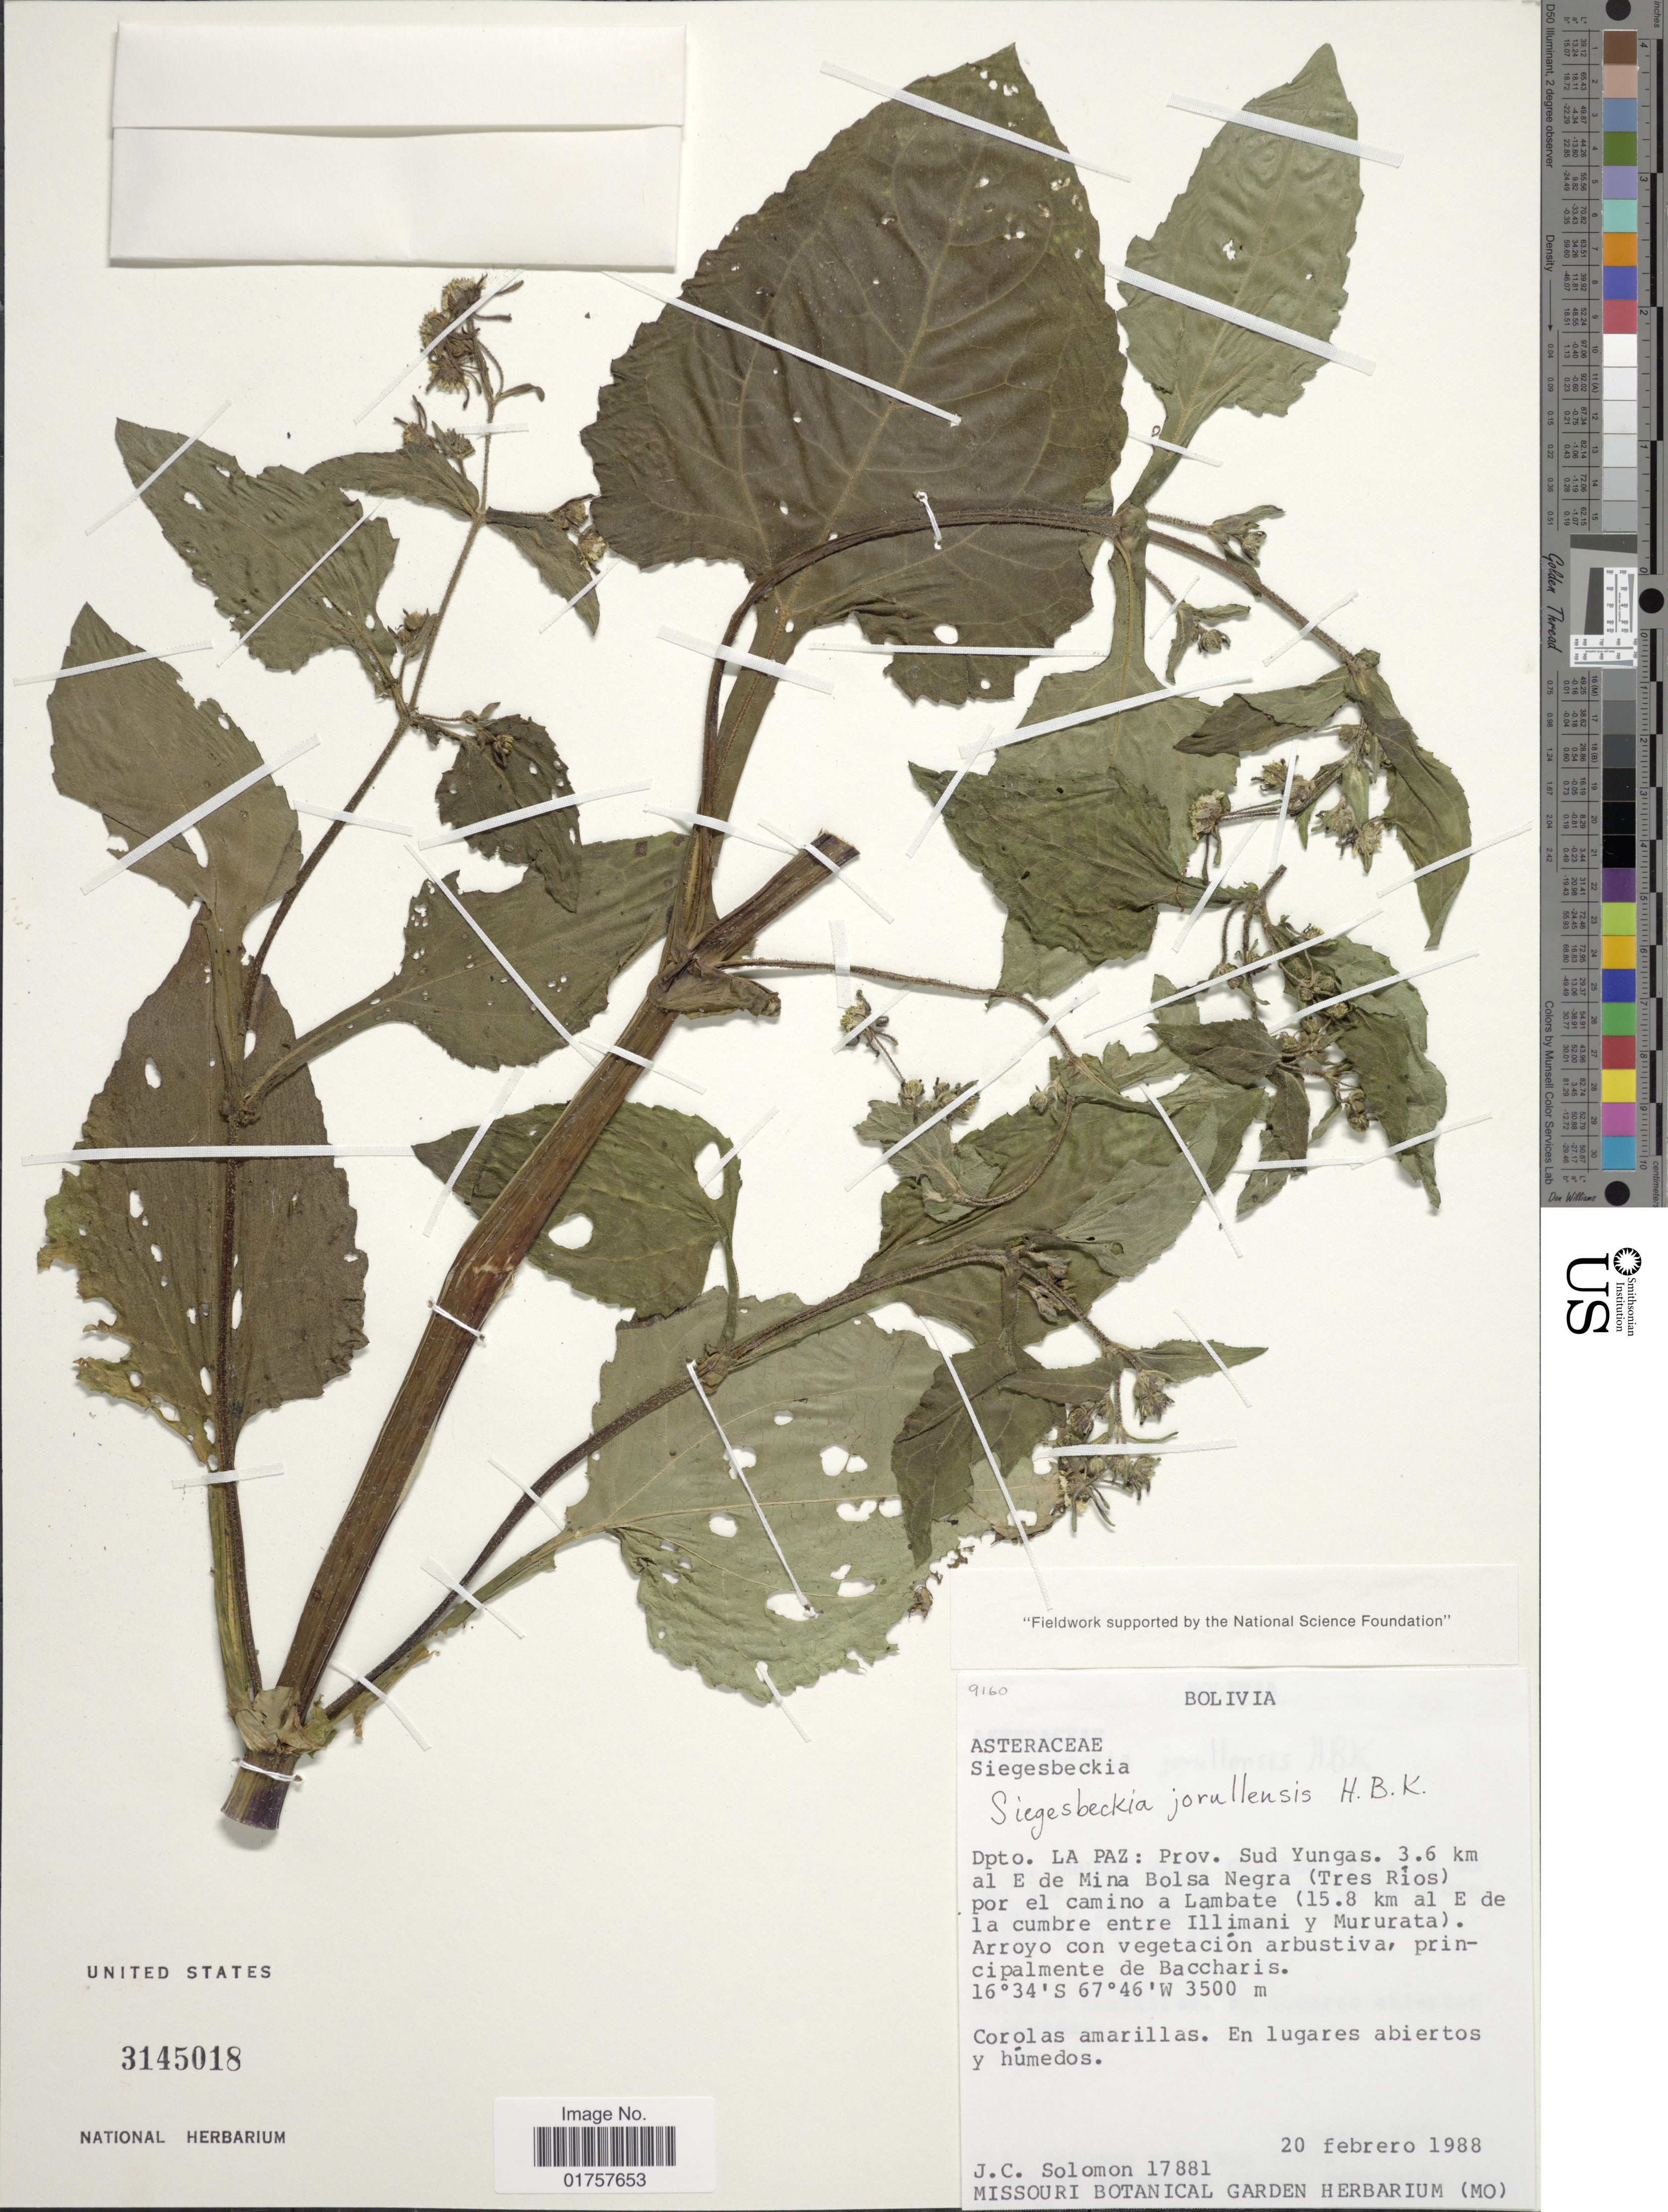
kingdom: Plantae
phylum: Tracheophyta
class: Magnoliopsida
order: Asterales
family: Asteraceae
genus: Sigesbeckia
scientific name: Sigesbeckia cordifolia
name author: Kunth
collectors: J. C. Solomon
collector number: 17881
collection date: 1988-02-20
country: Bolivia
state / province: La Paz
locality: Prov. Sud Yungas. 3.6 km al E de Mina Bolsa Negra (Tres Rios) por el camino a Lambate (15.8 km al E de la cumbre entre Illimani y Mururata)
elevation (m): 3500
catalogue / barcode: US 3145018